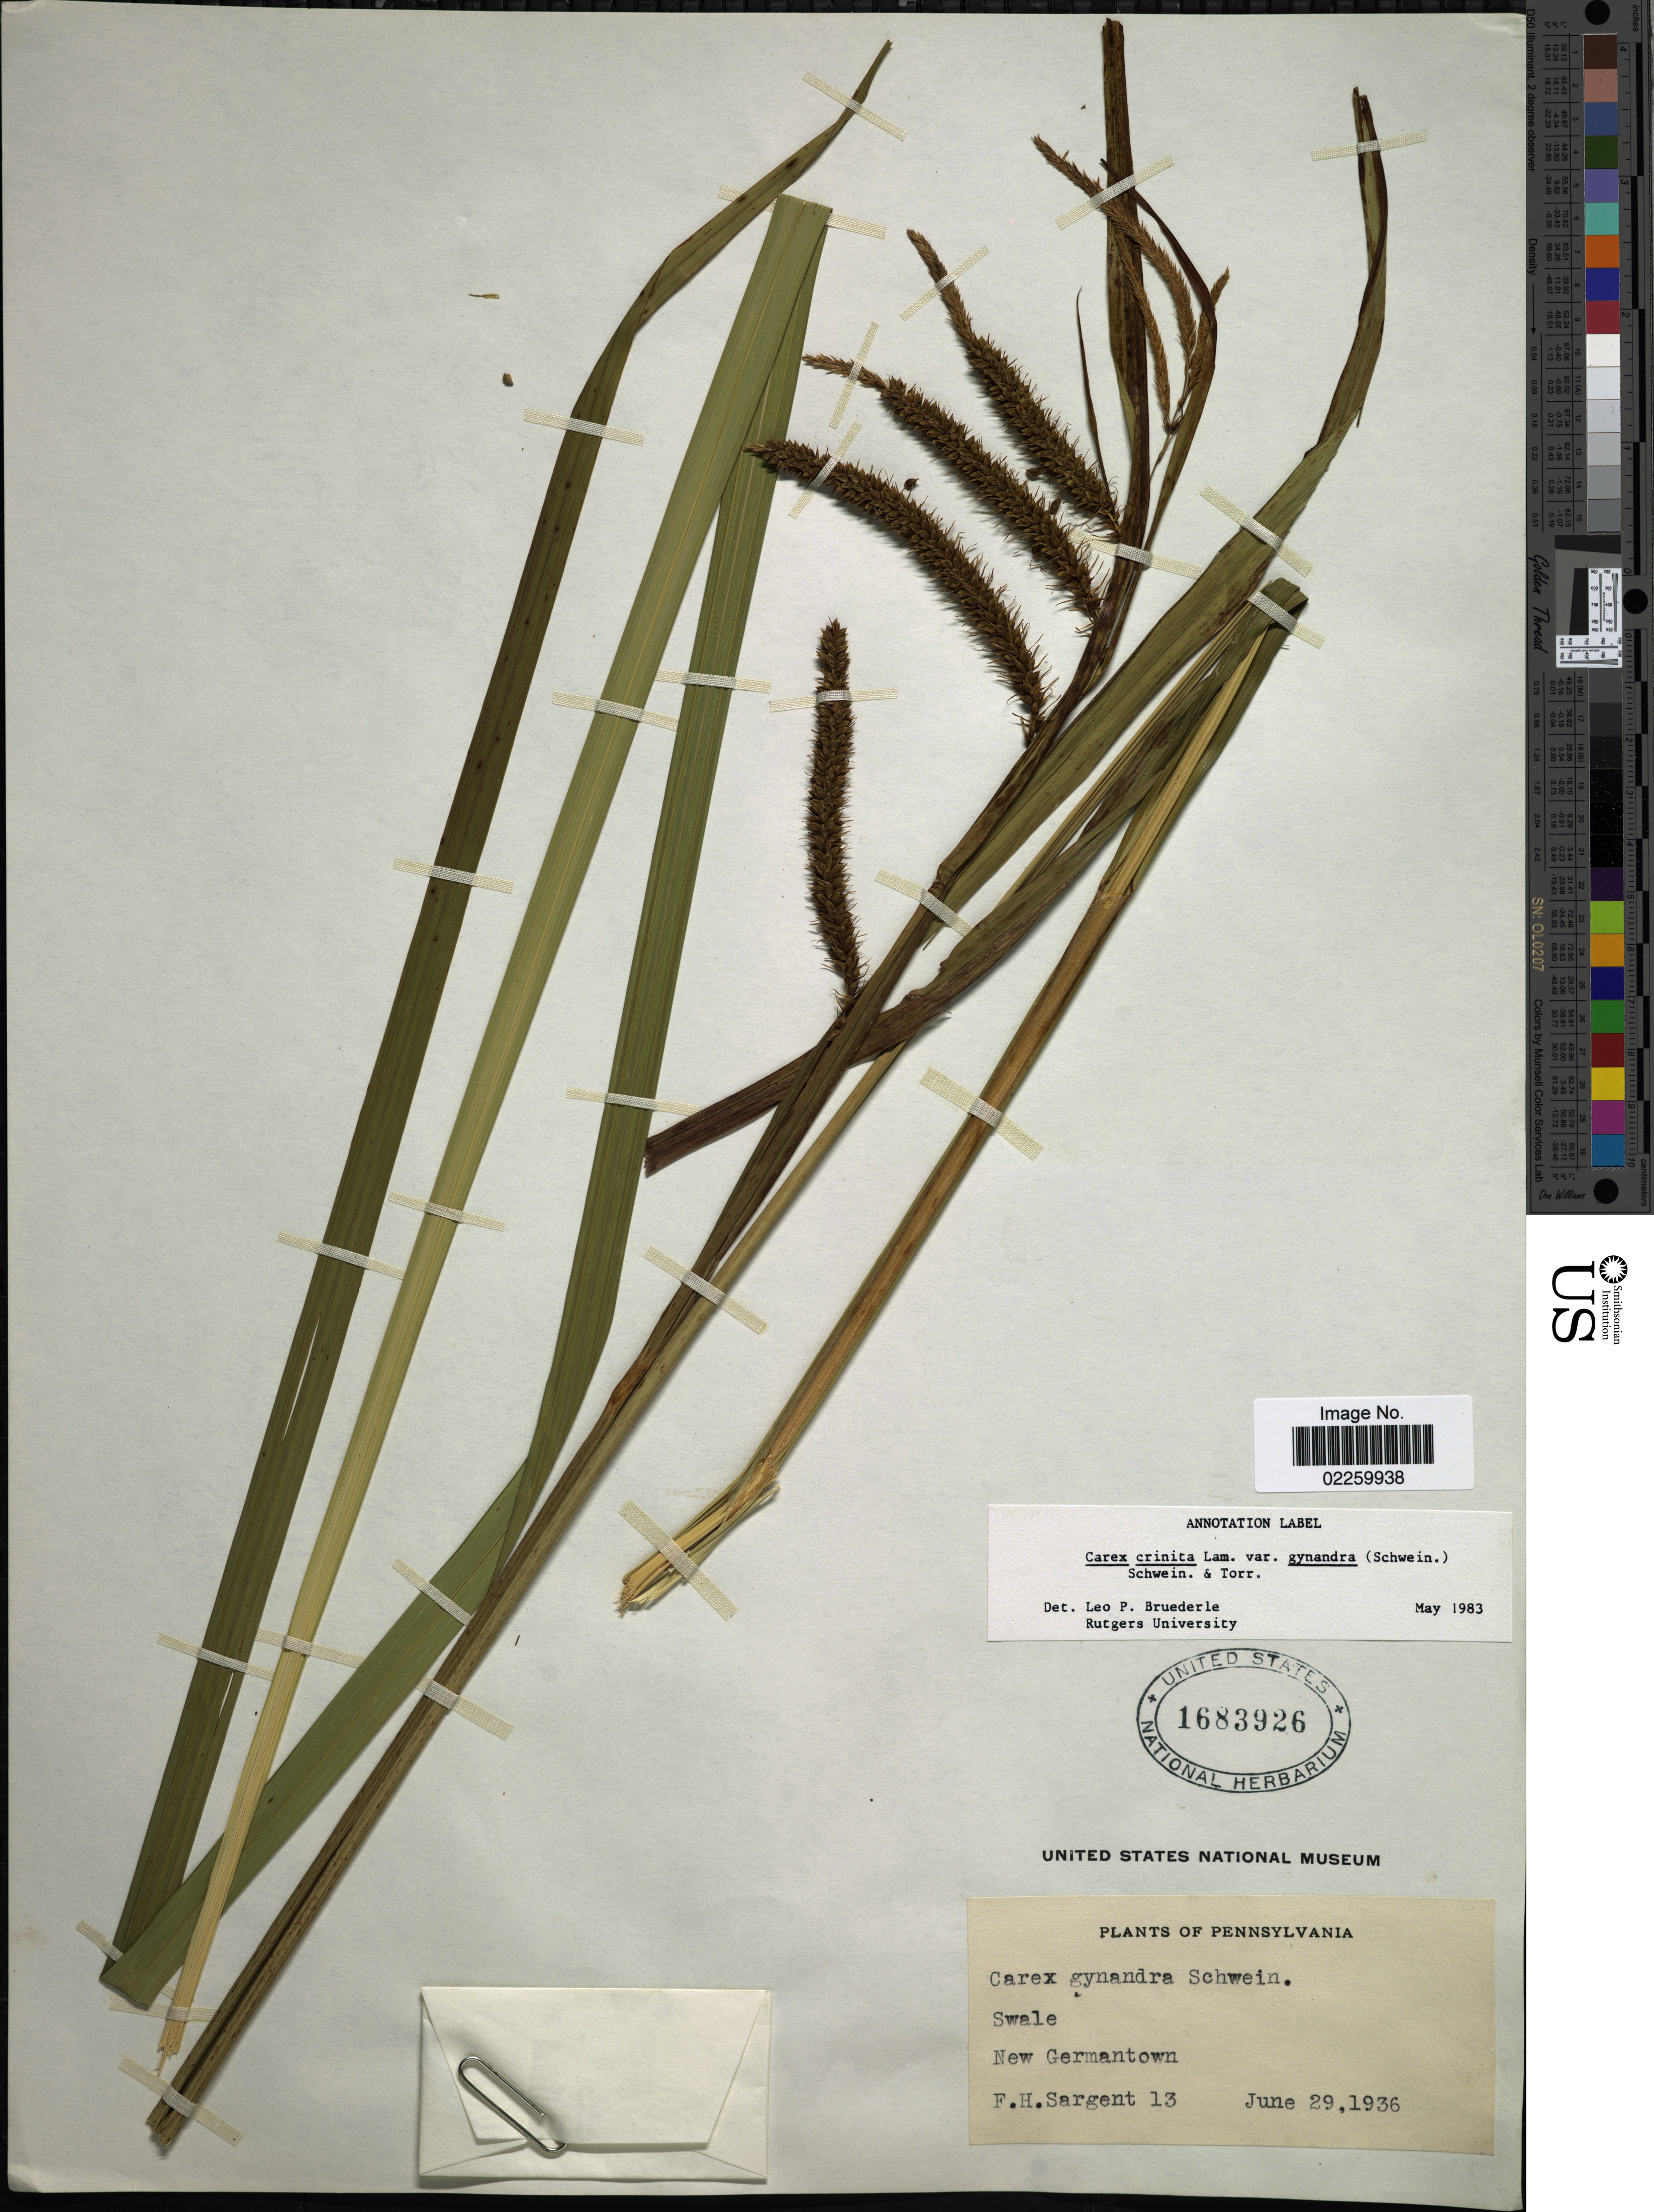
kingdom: Plantae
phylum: Tracheophyta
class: Liliopsida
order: Poales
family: Cyperaceae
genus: Carex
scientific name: Carex crinita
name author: Lam.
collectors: F. H. Sargent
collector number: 13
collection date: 1936-06-29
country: United States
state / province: Pennsylvania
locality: New Germantown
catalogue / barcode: US 1683926